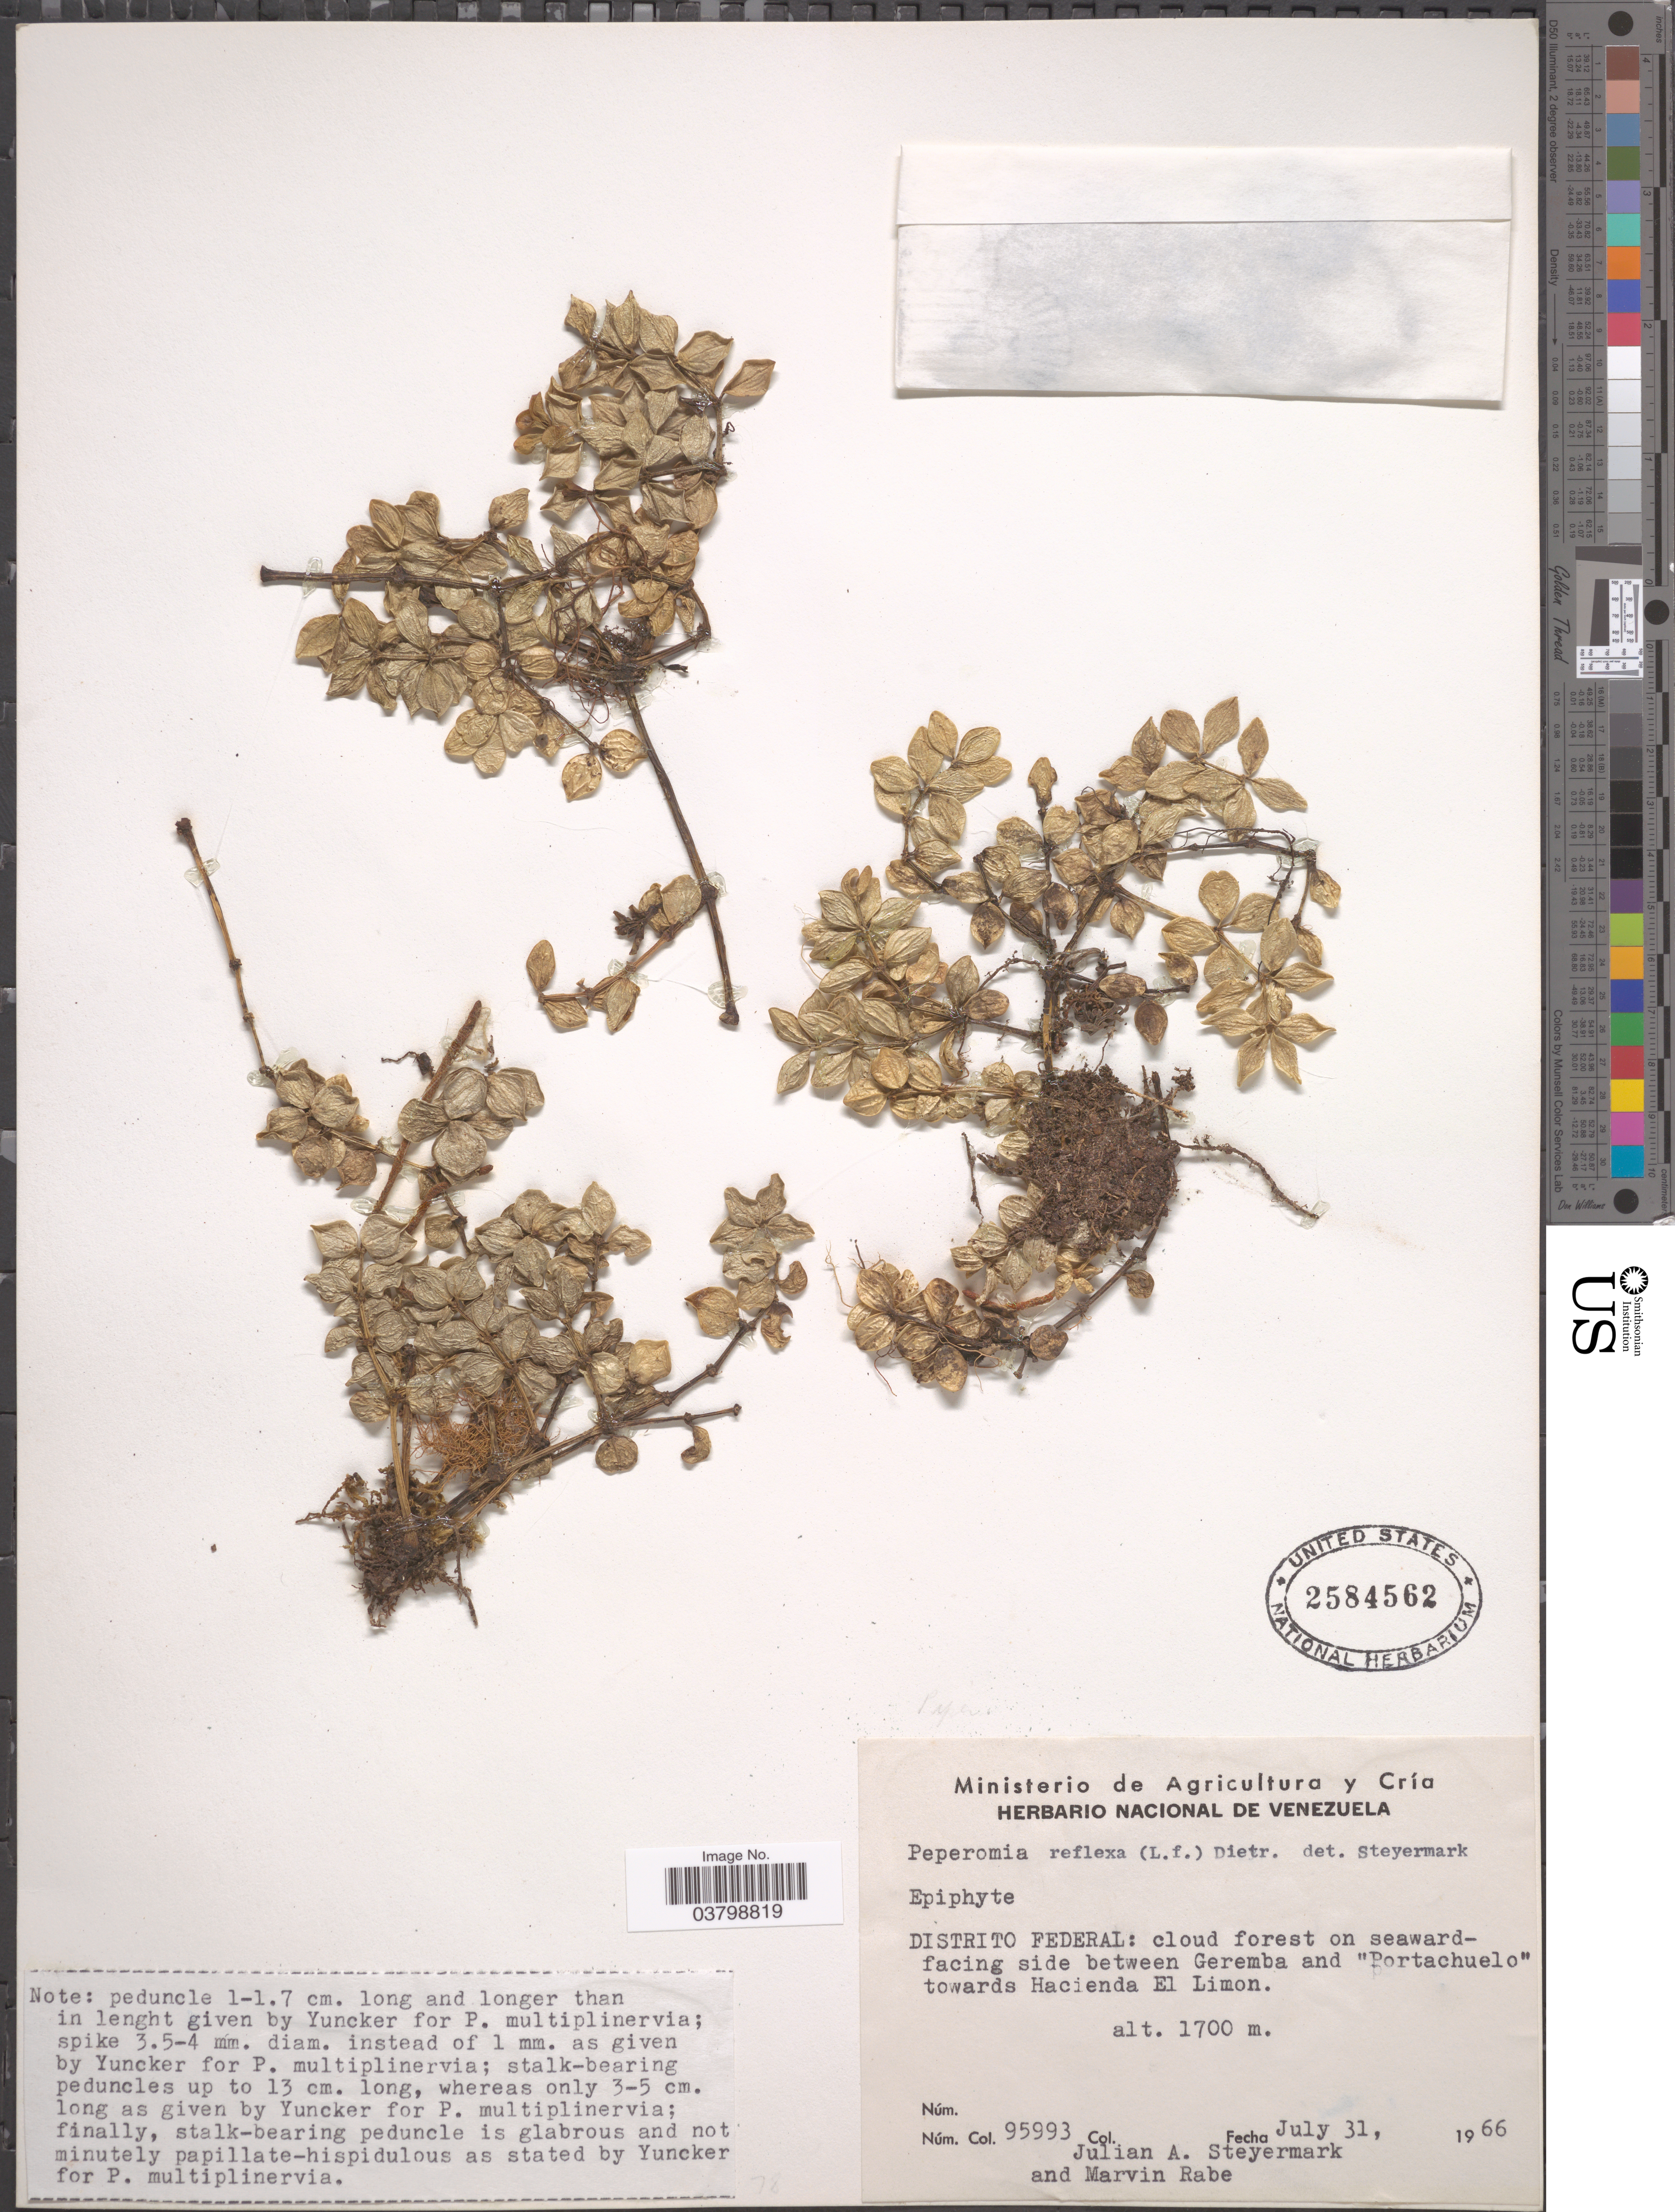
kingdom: Plantae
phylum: Tracheophyta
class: Magnoliopsida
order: Piperales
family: Piperaceae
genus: Peperomia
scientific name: Peperomia tetraphylla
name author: (G. Forst.) Hook. & Arn.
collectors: J. Steyermark & M. Rabe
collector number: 95993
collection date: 1966-07-31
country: Venezuela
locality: Distrito Federal: on seaward-facing side between Geremba and 'Portachuelo' towards Hacienda El Limon.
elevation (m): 1700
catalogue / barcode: US 2584562